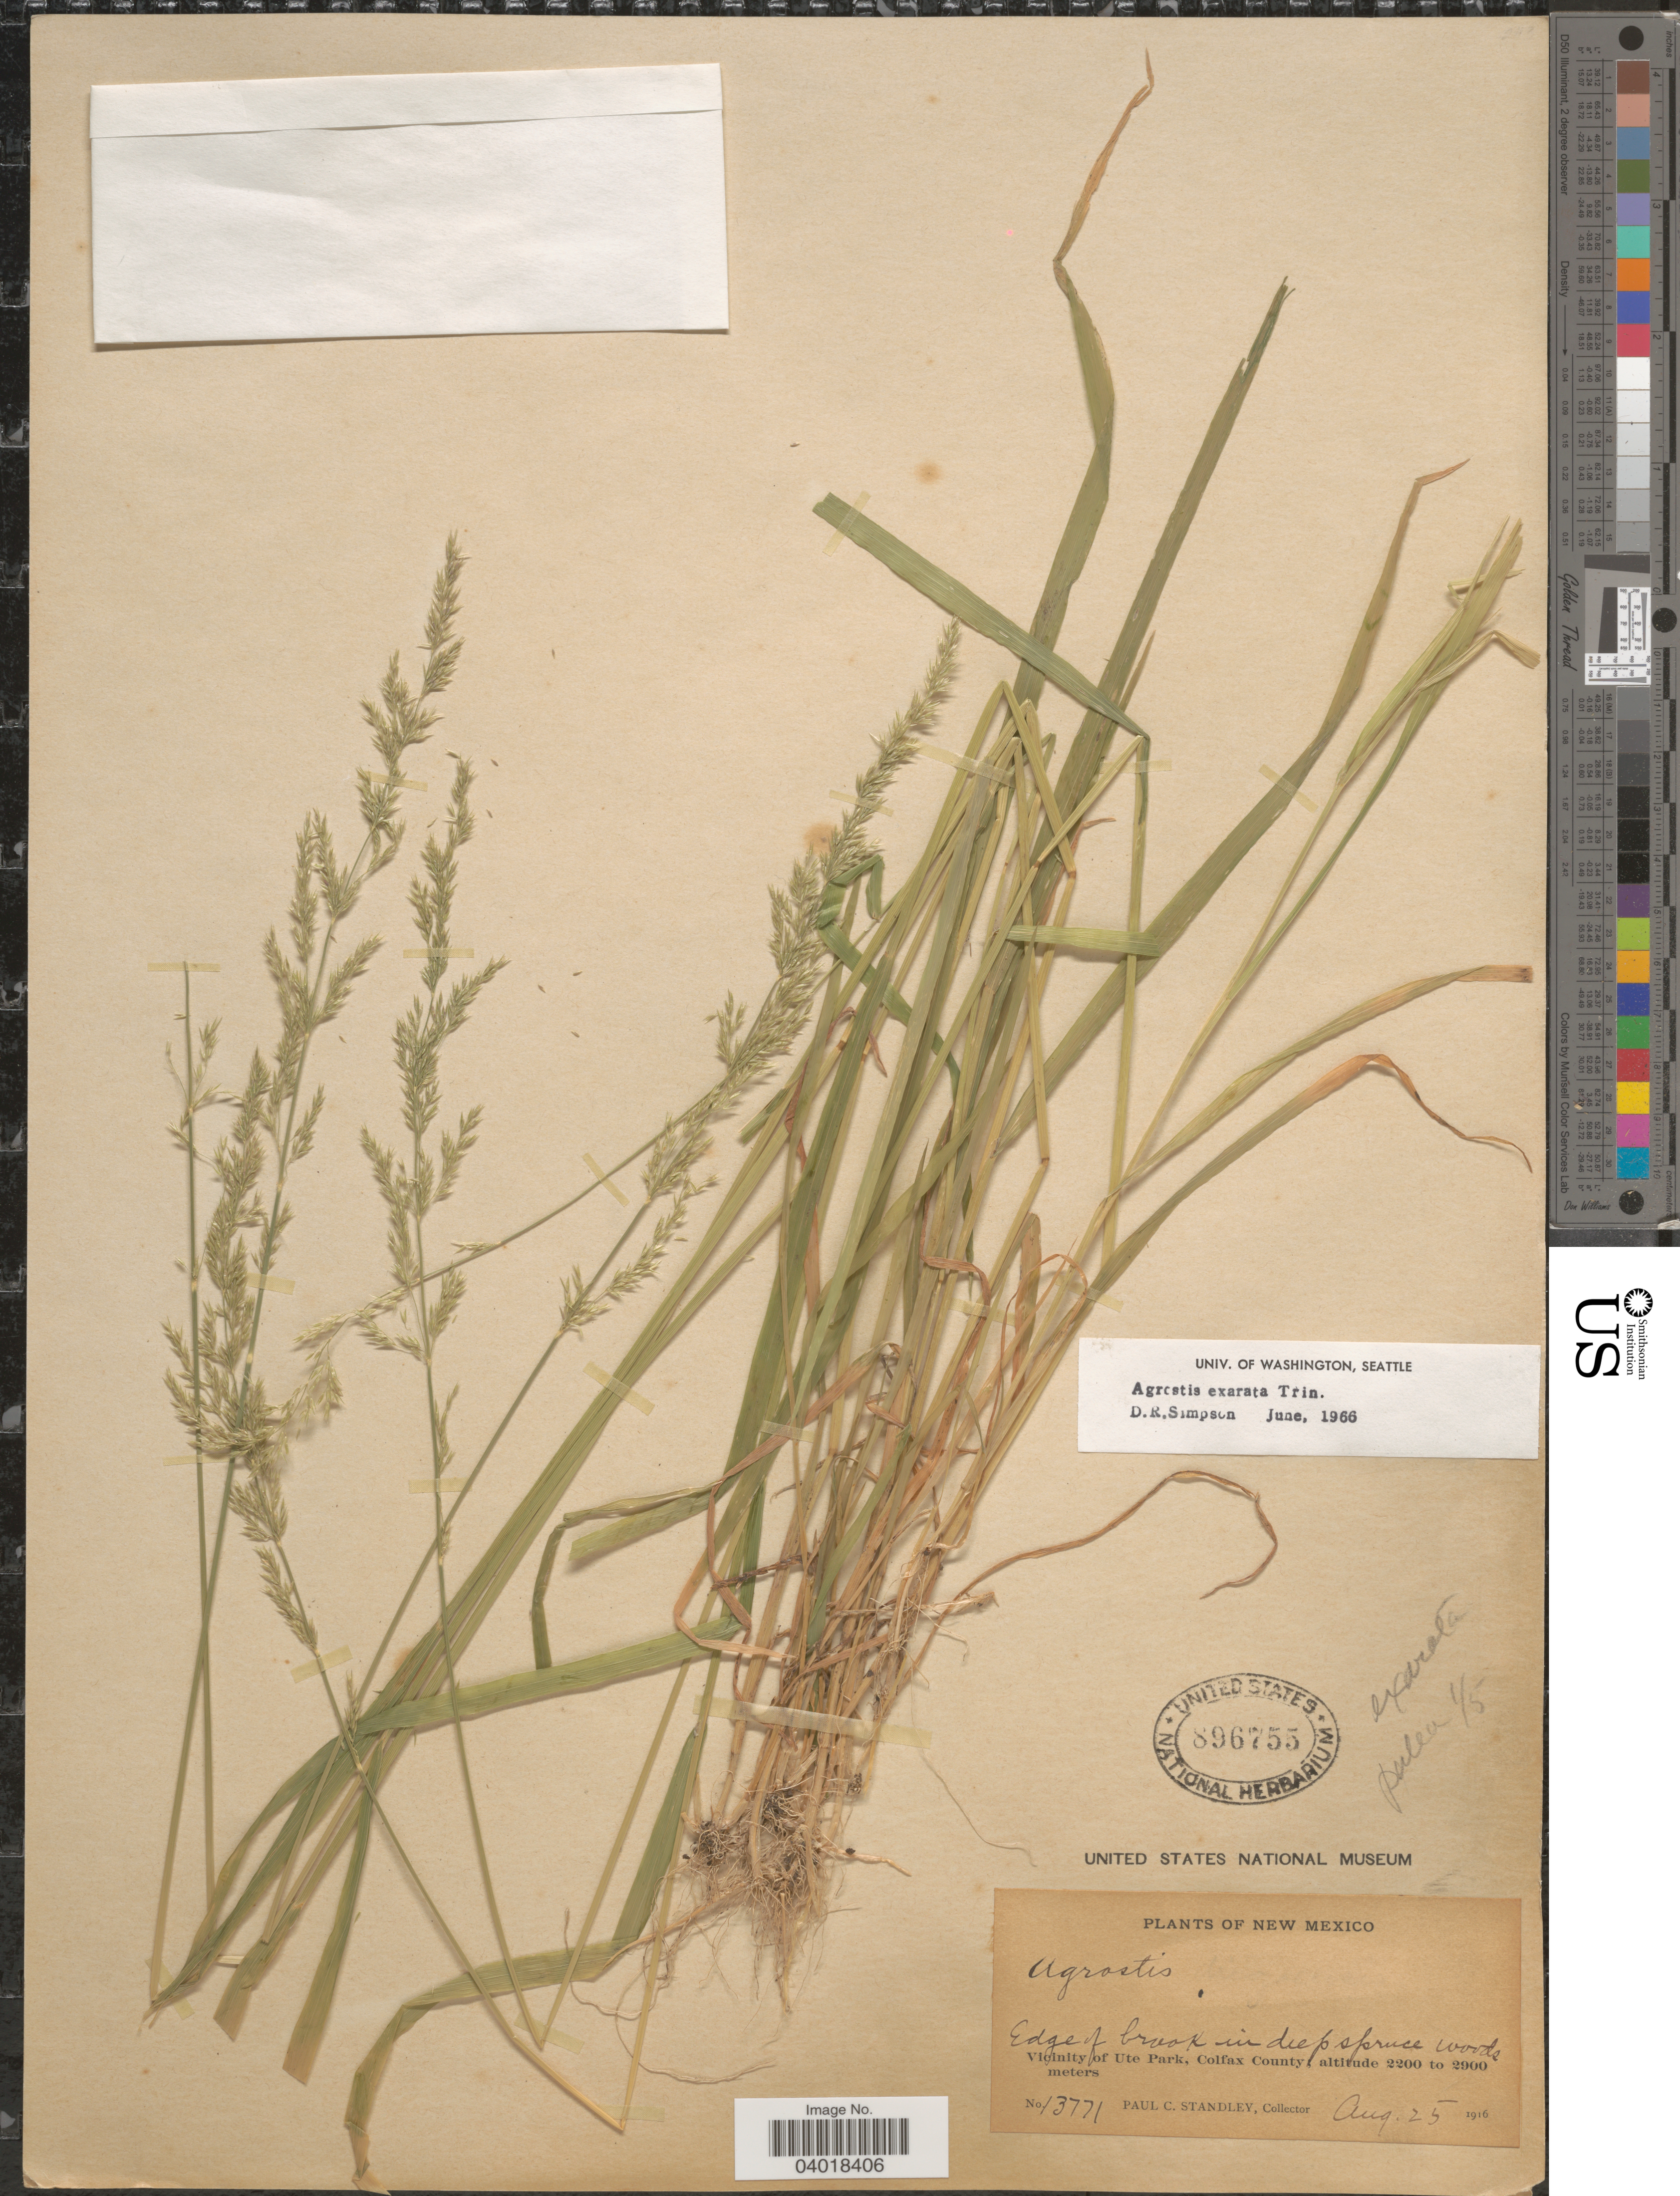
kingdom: Plantae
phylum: Tracheophyta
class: Liliopsida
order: Poales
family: Poaceae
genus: Agrostis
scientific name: Agrostis exarata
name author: Trin.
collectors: P. C. Standley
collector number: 13771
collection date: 1916-08-25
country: United States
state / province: New Mexico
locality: Vicinity of Ute Park, Colfax County.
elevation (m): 2200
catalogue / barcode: US 896755